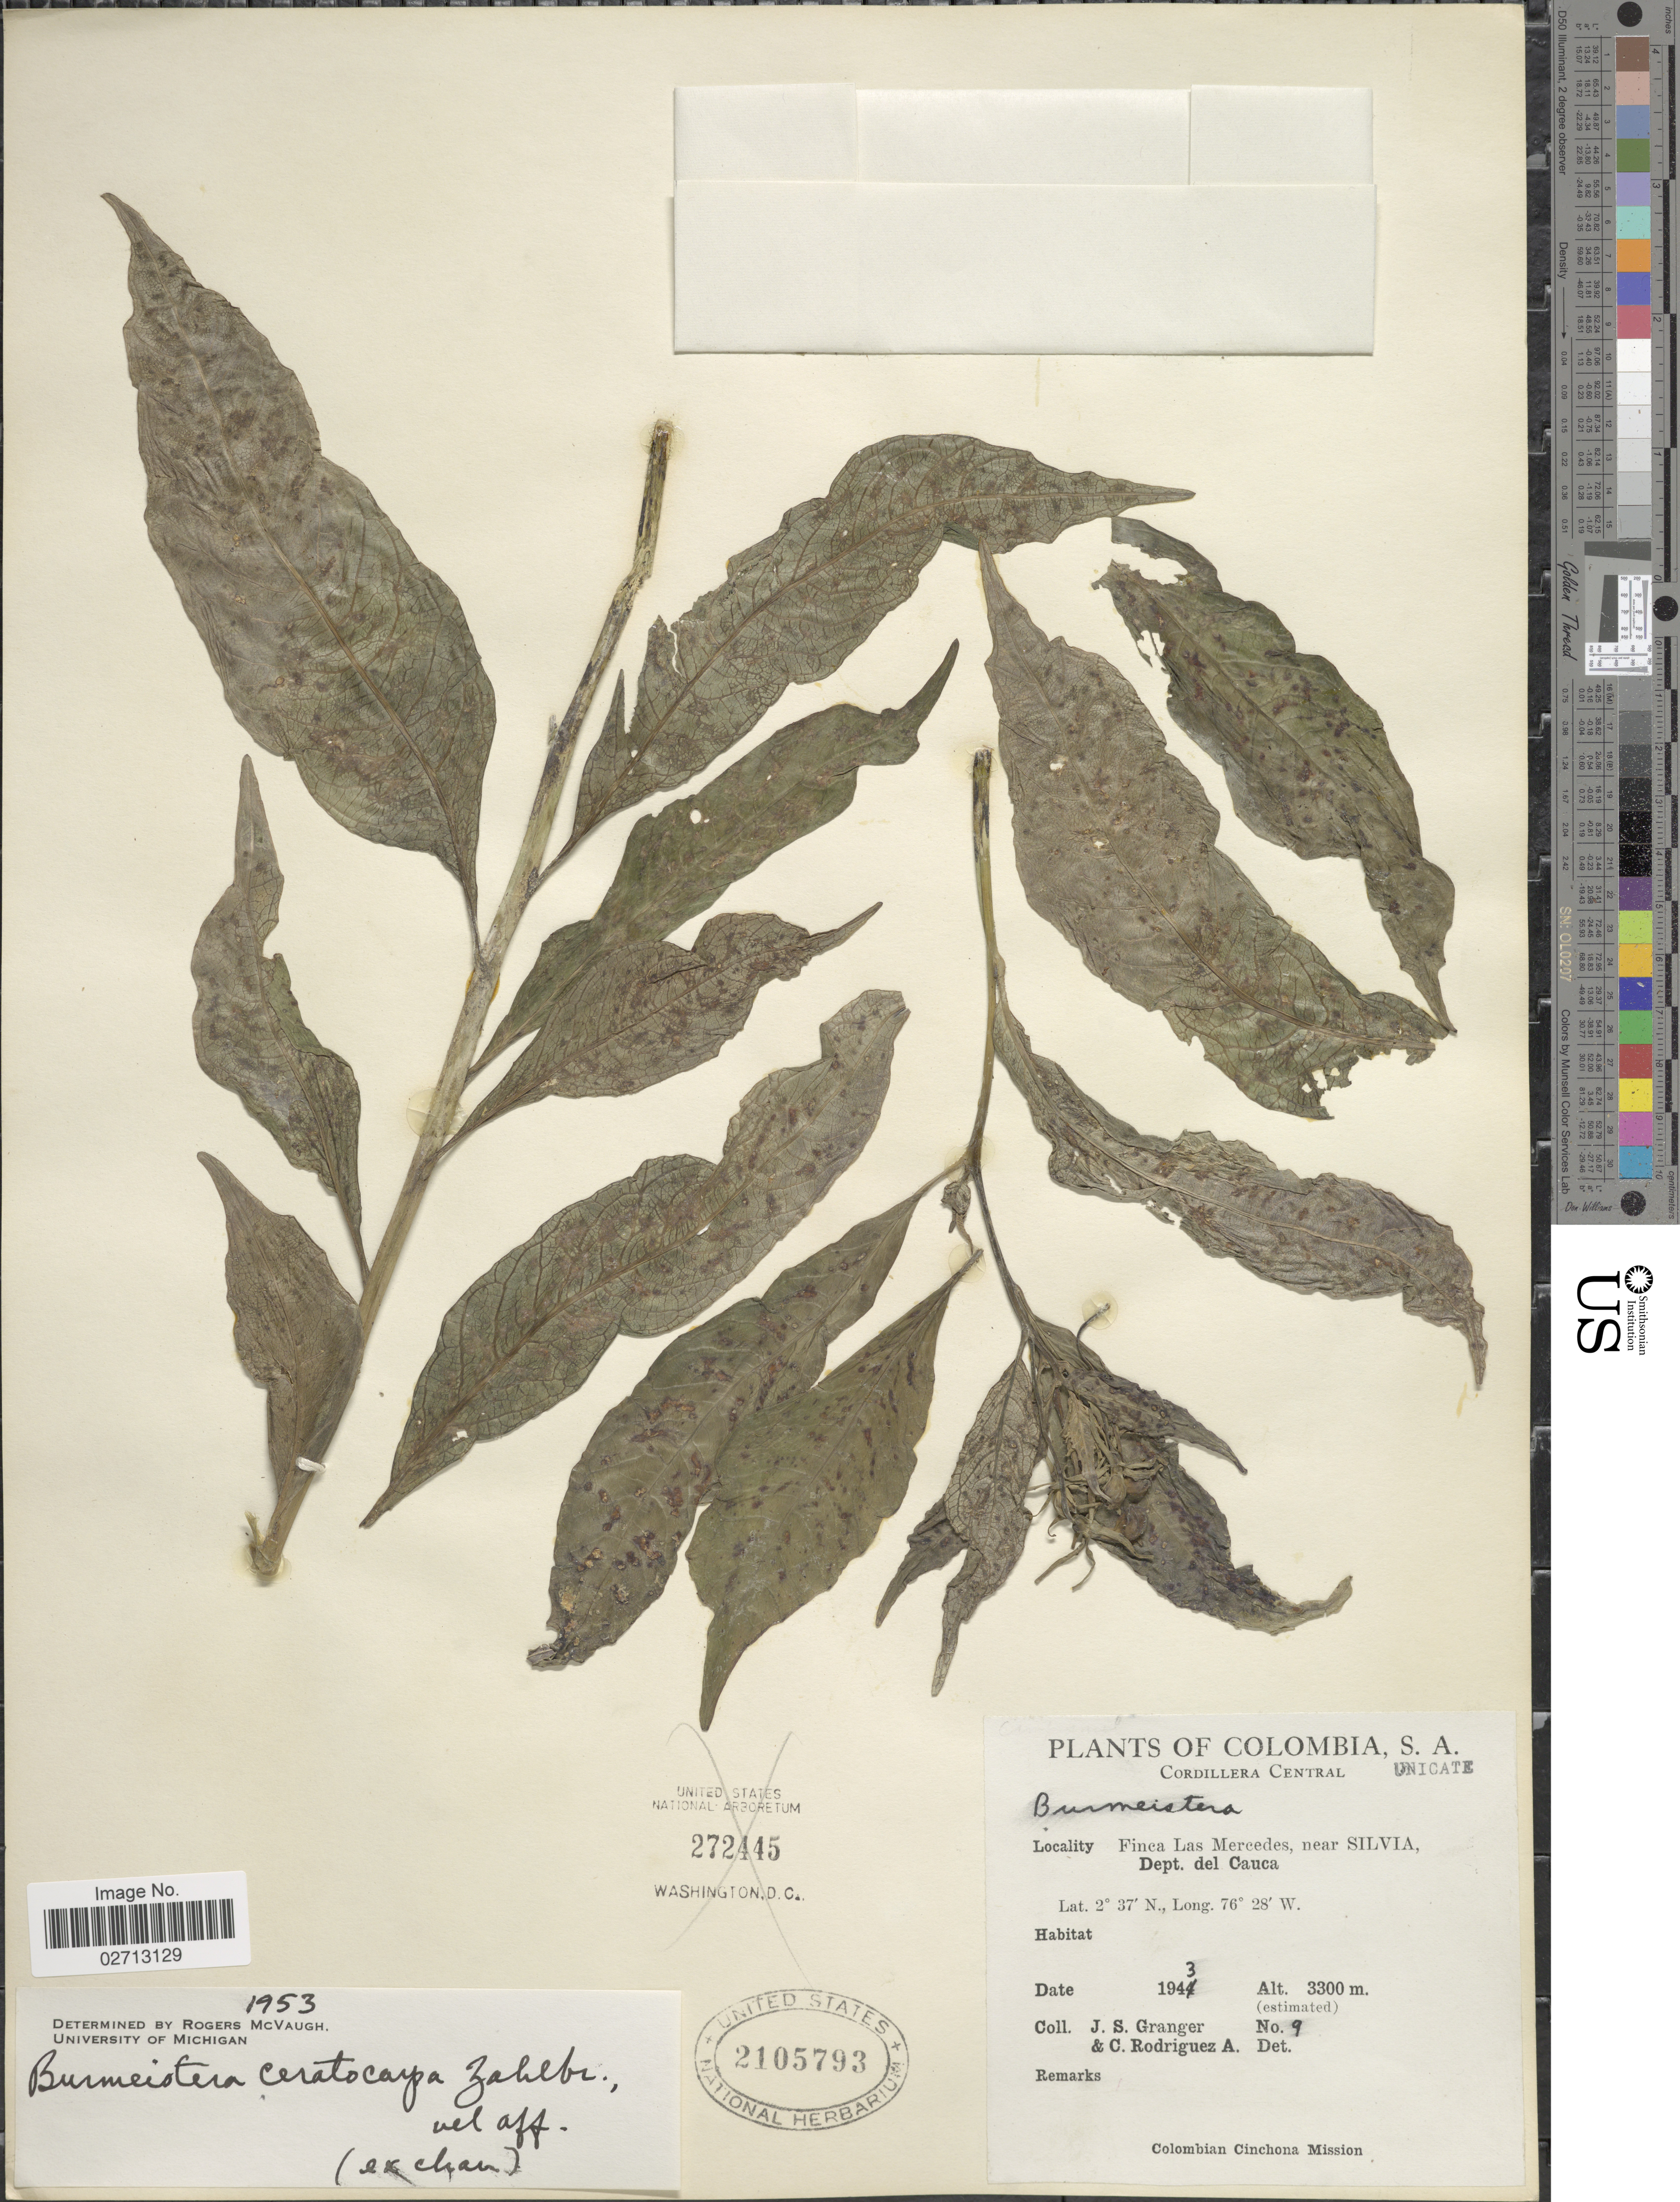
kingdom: Plantae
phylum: Tracheophyta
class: Magnoliopsida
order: Asterales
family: Campanulaceae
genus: Burmeistera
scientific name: Burmeistera ceratocarpa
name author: J. Zahlbr.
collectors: J. Granger & C. Rodriguez-A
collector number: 9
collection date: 1943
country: Colombia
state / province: Cauca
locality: Cordilera Central. Finca Las Mercedes, near SILVIA, Dept. del Cauca.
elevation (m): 3300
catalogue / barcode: US 2105793